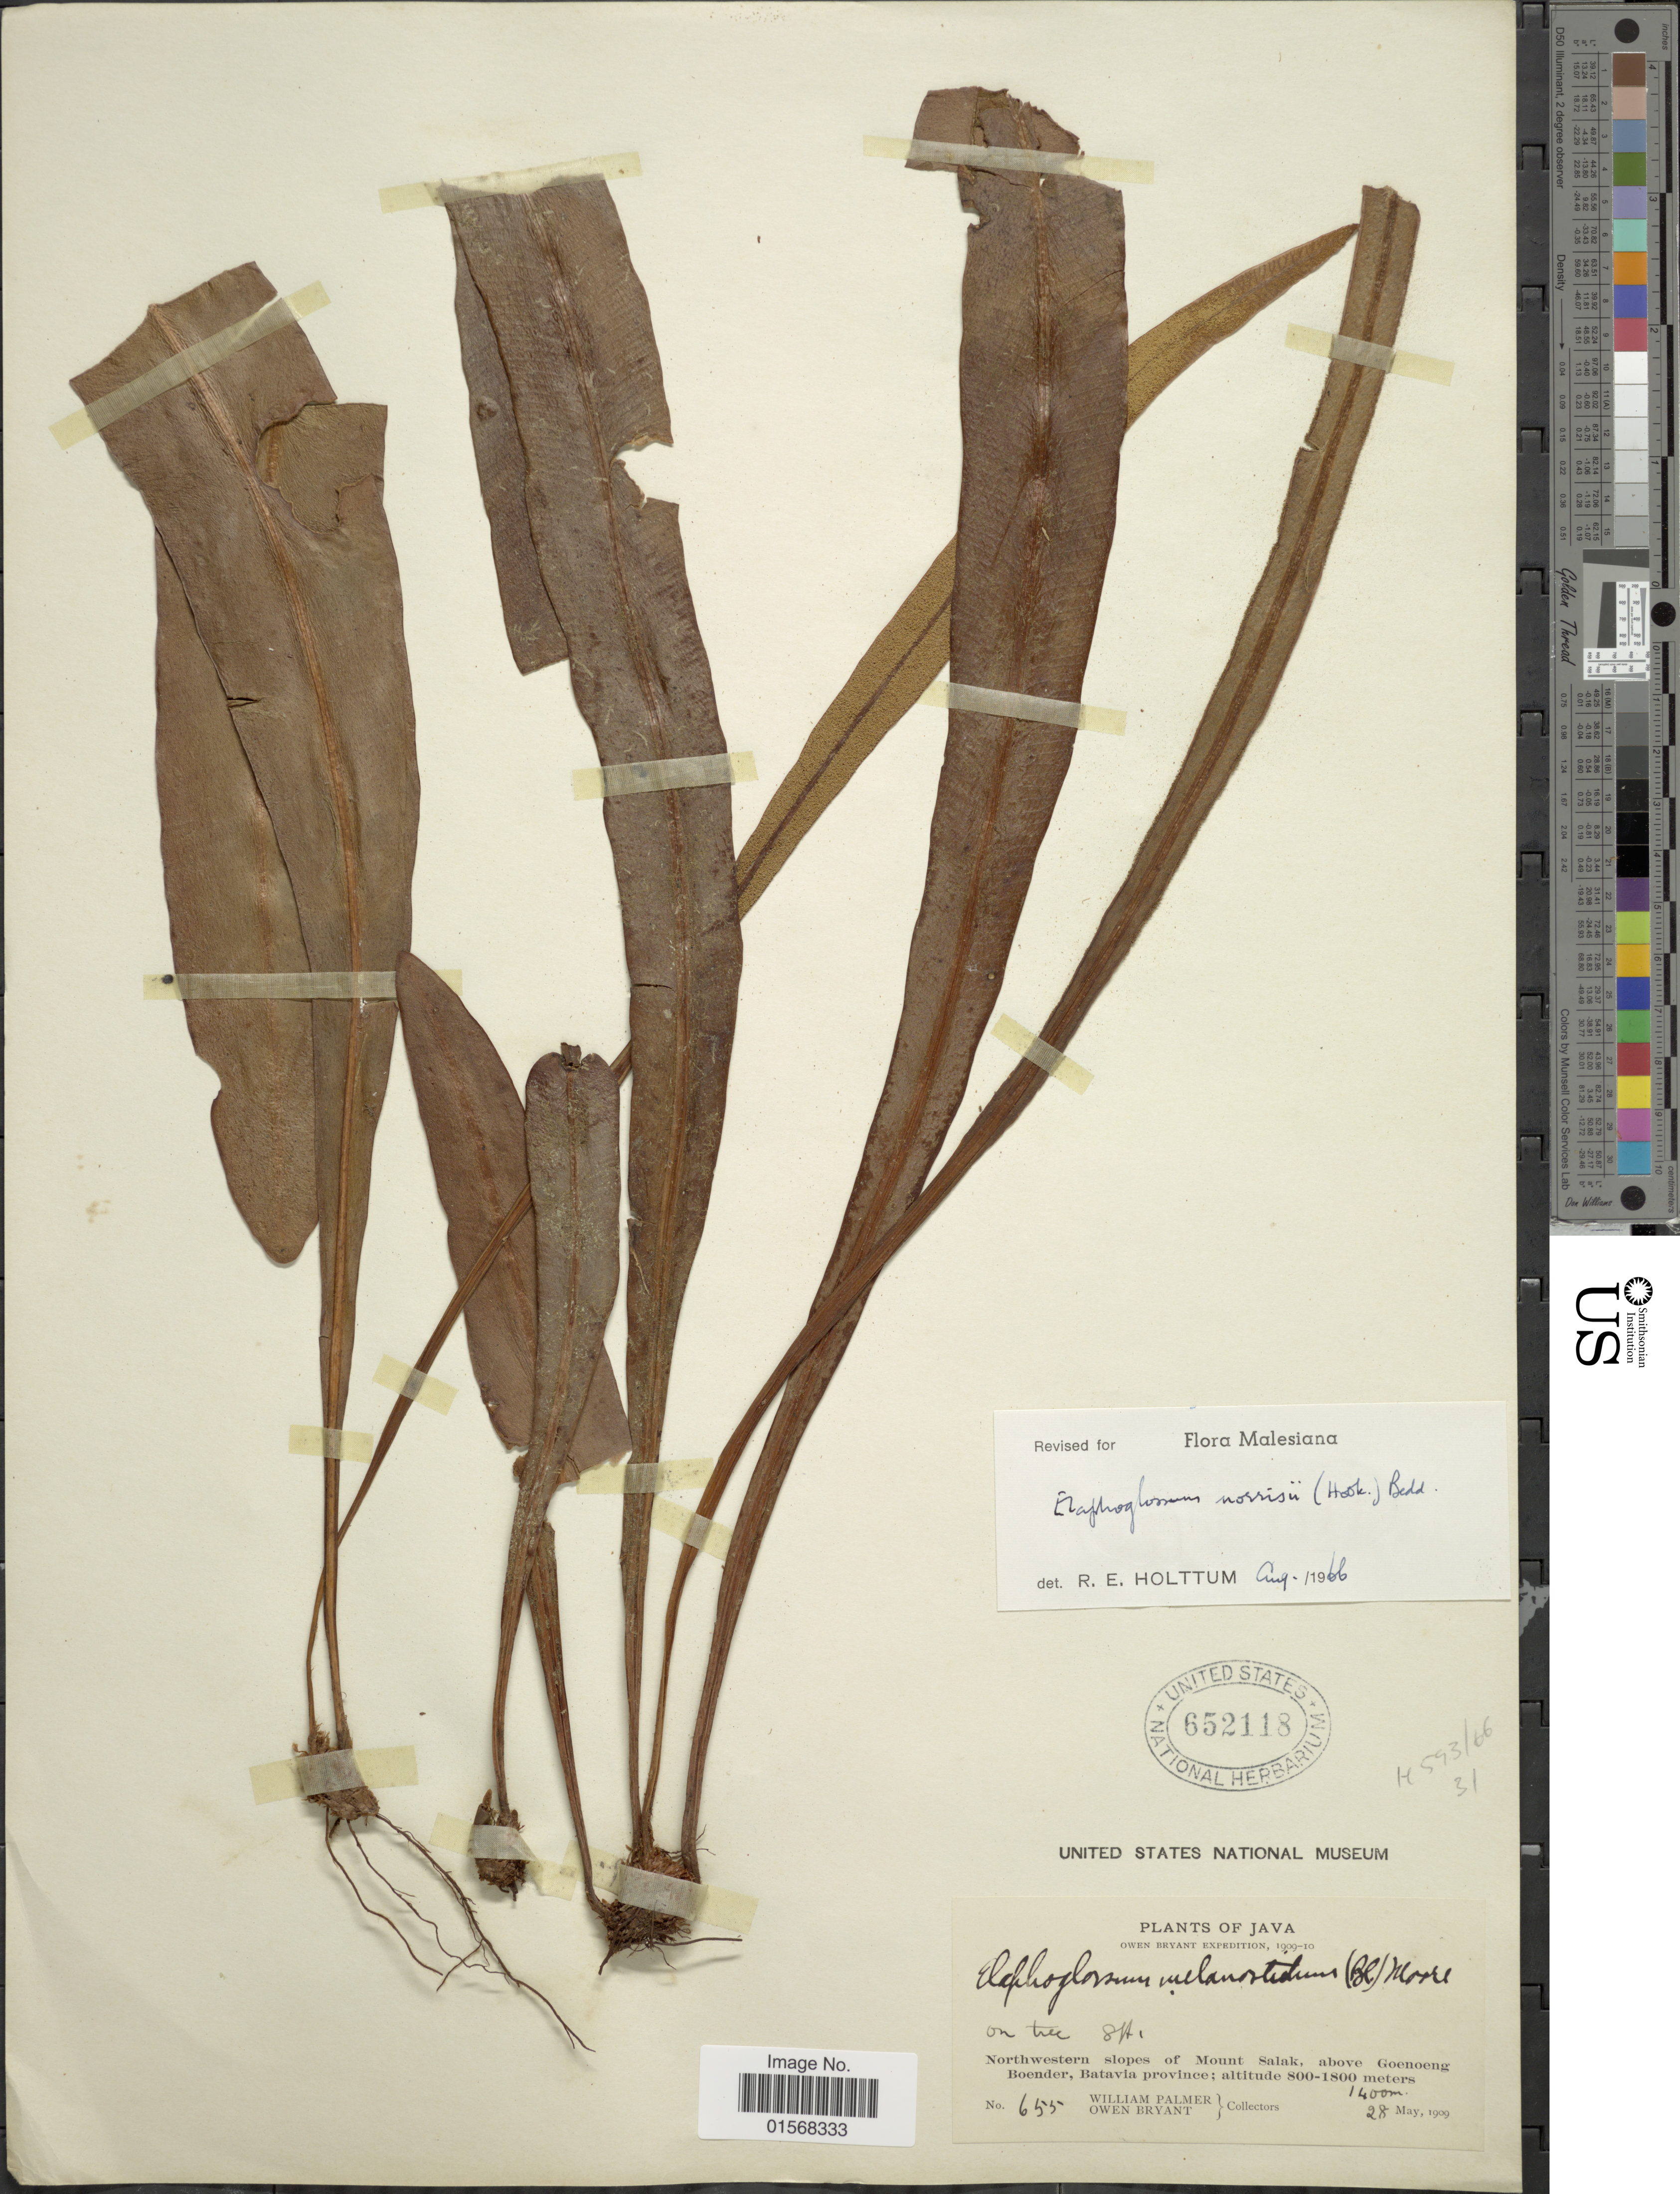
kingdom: Plantae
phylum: Tracheophyta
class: Polypodiopsida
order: Polypodiales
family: Dryopteridaceae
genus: Elaphoglossum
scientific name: Elaphoglossum norrisii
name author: (Hook.) Bedd.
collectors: W. Palmer & O. Bryant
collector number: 655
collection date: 1909-05-28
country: Indonesia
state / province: Java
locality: Java, Northwestern slopes of Mount Salak, above Goenoeng Boender, Batavia Province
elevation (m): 1400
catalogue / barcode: US 652118